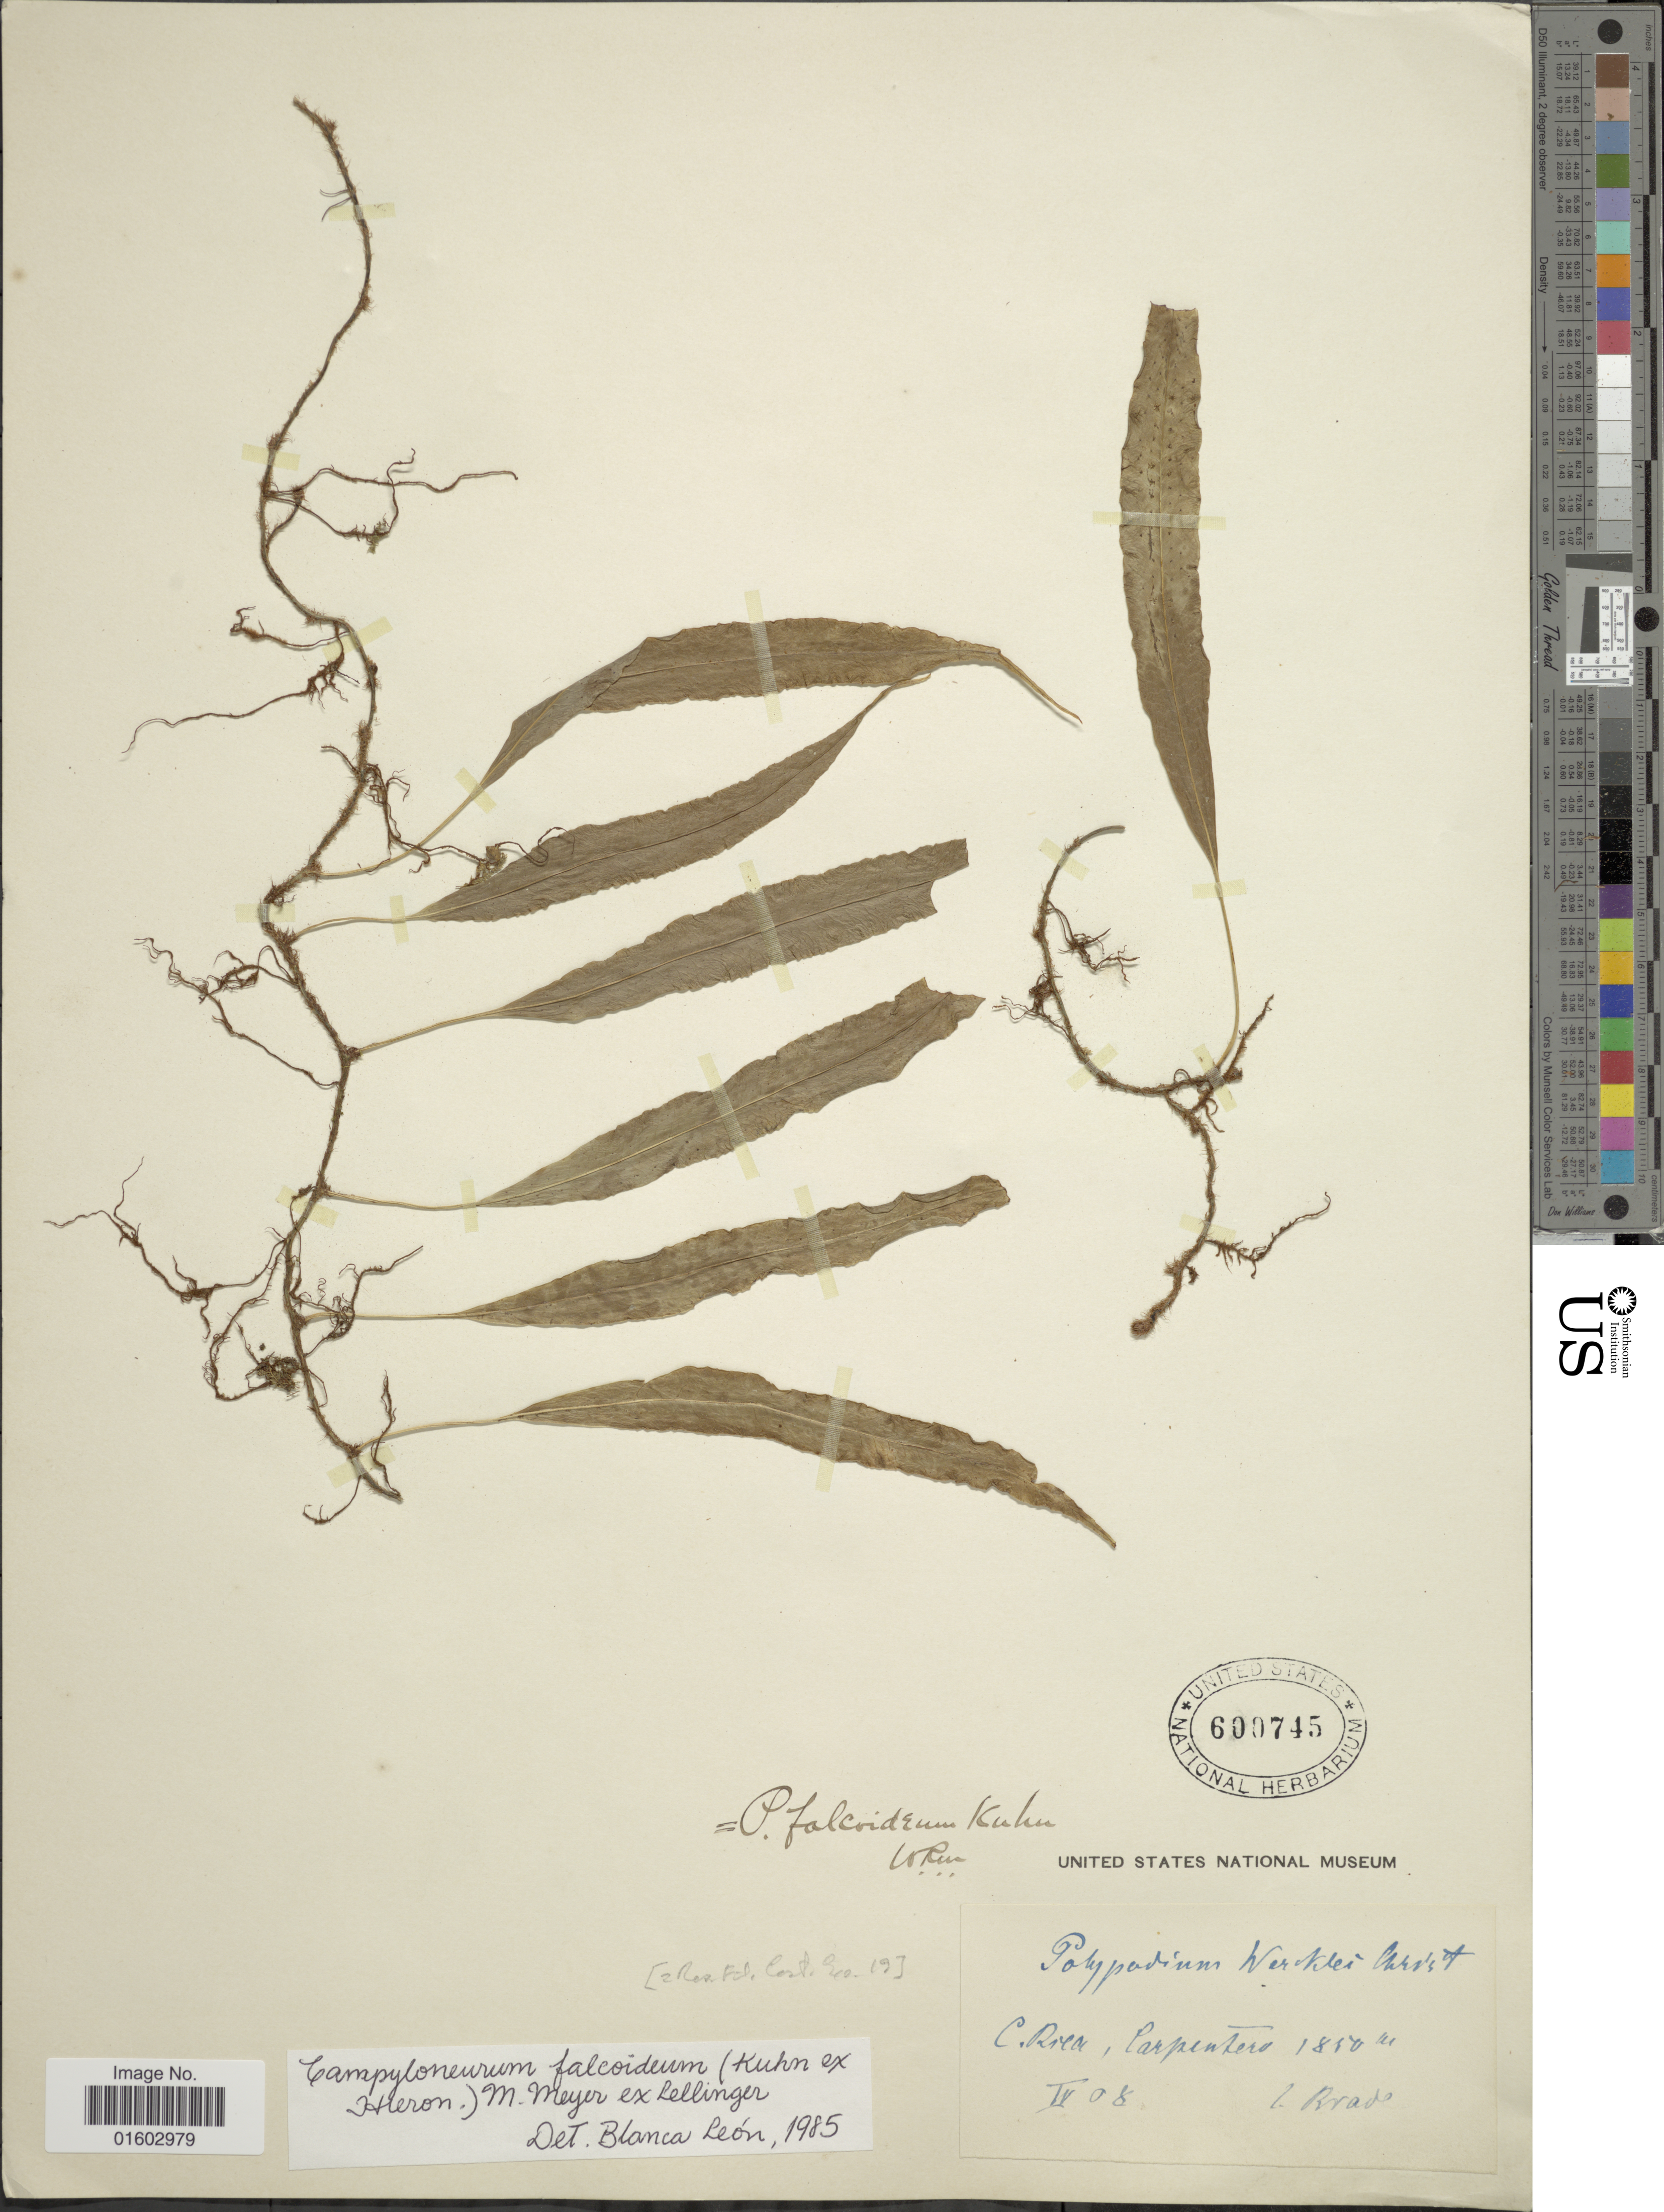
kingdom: Plantae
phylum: Tracheophyta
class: Polypodiopsida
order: Polypodiales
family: Polypodiaceae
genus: Campyloneurum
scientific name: Campyloneurum falcoideum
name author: (Kuhn ex Hieron.) M. Mey. ex Lellinger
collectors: -- Brade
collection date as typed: Transcribed d/m/y: /4/8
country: Costa Rica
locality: Carpentero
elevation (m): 1850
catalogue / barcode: US 600745